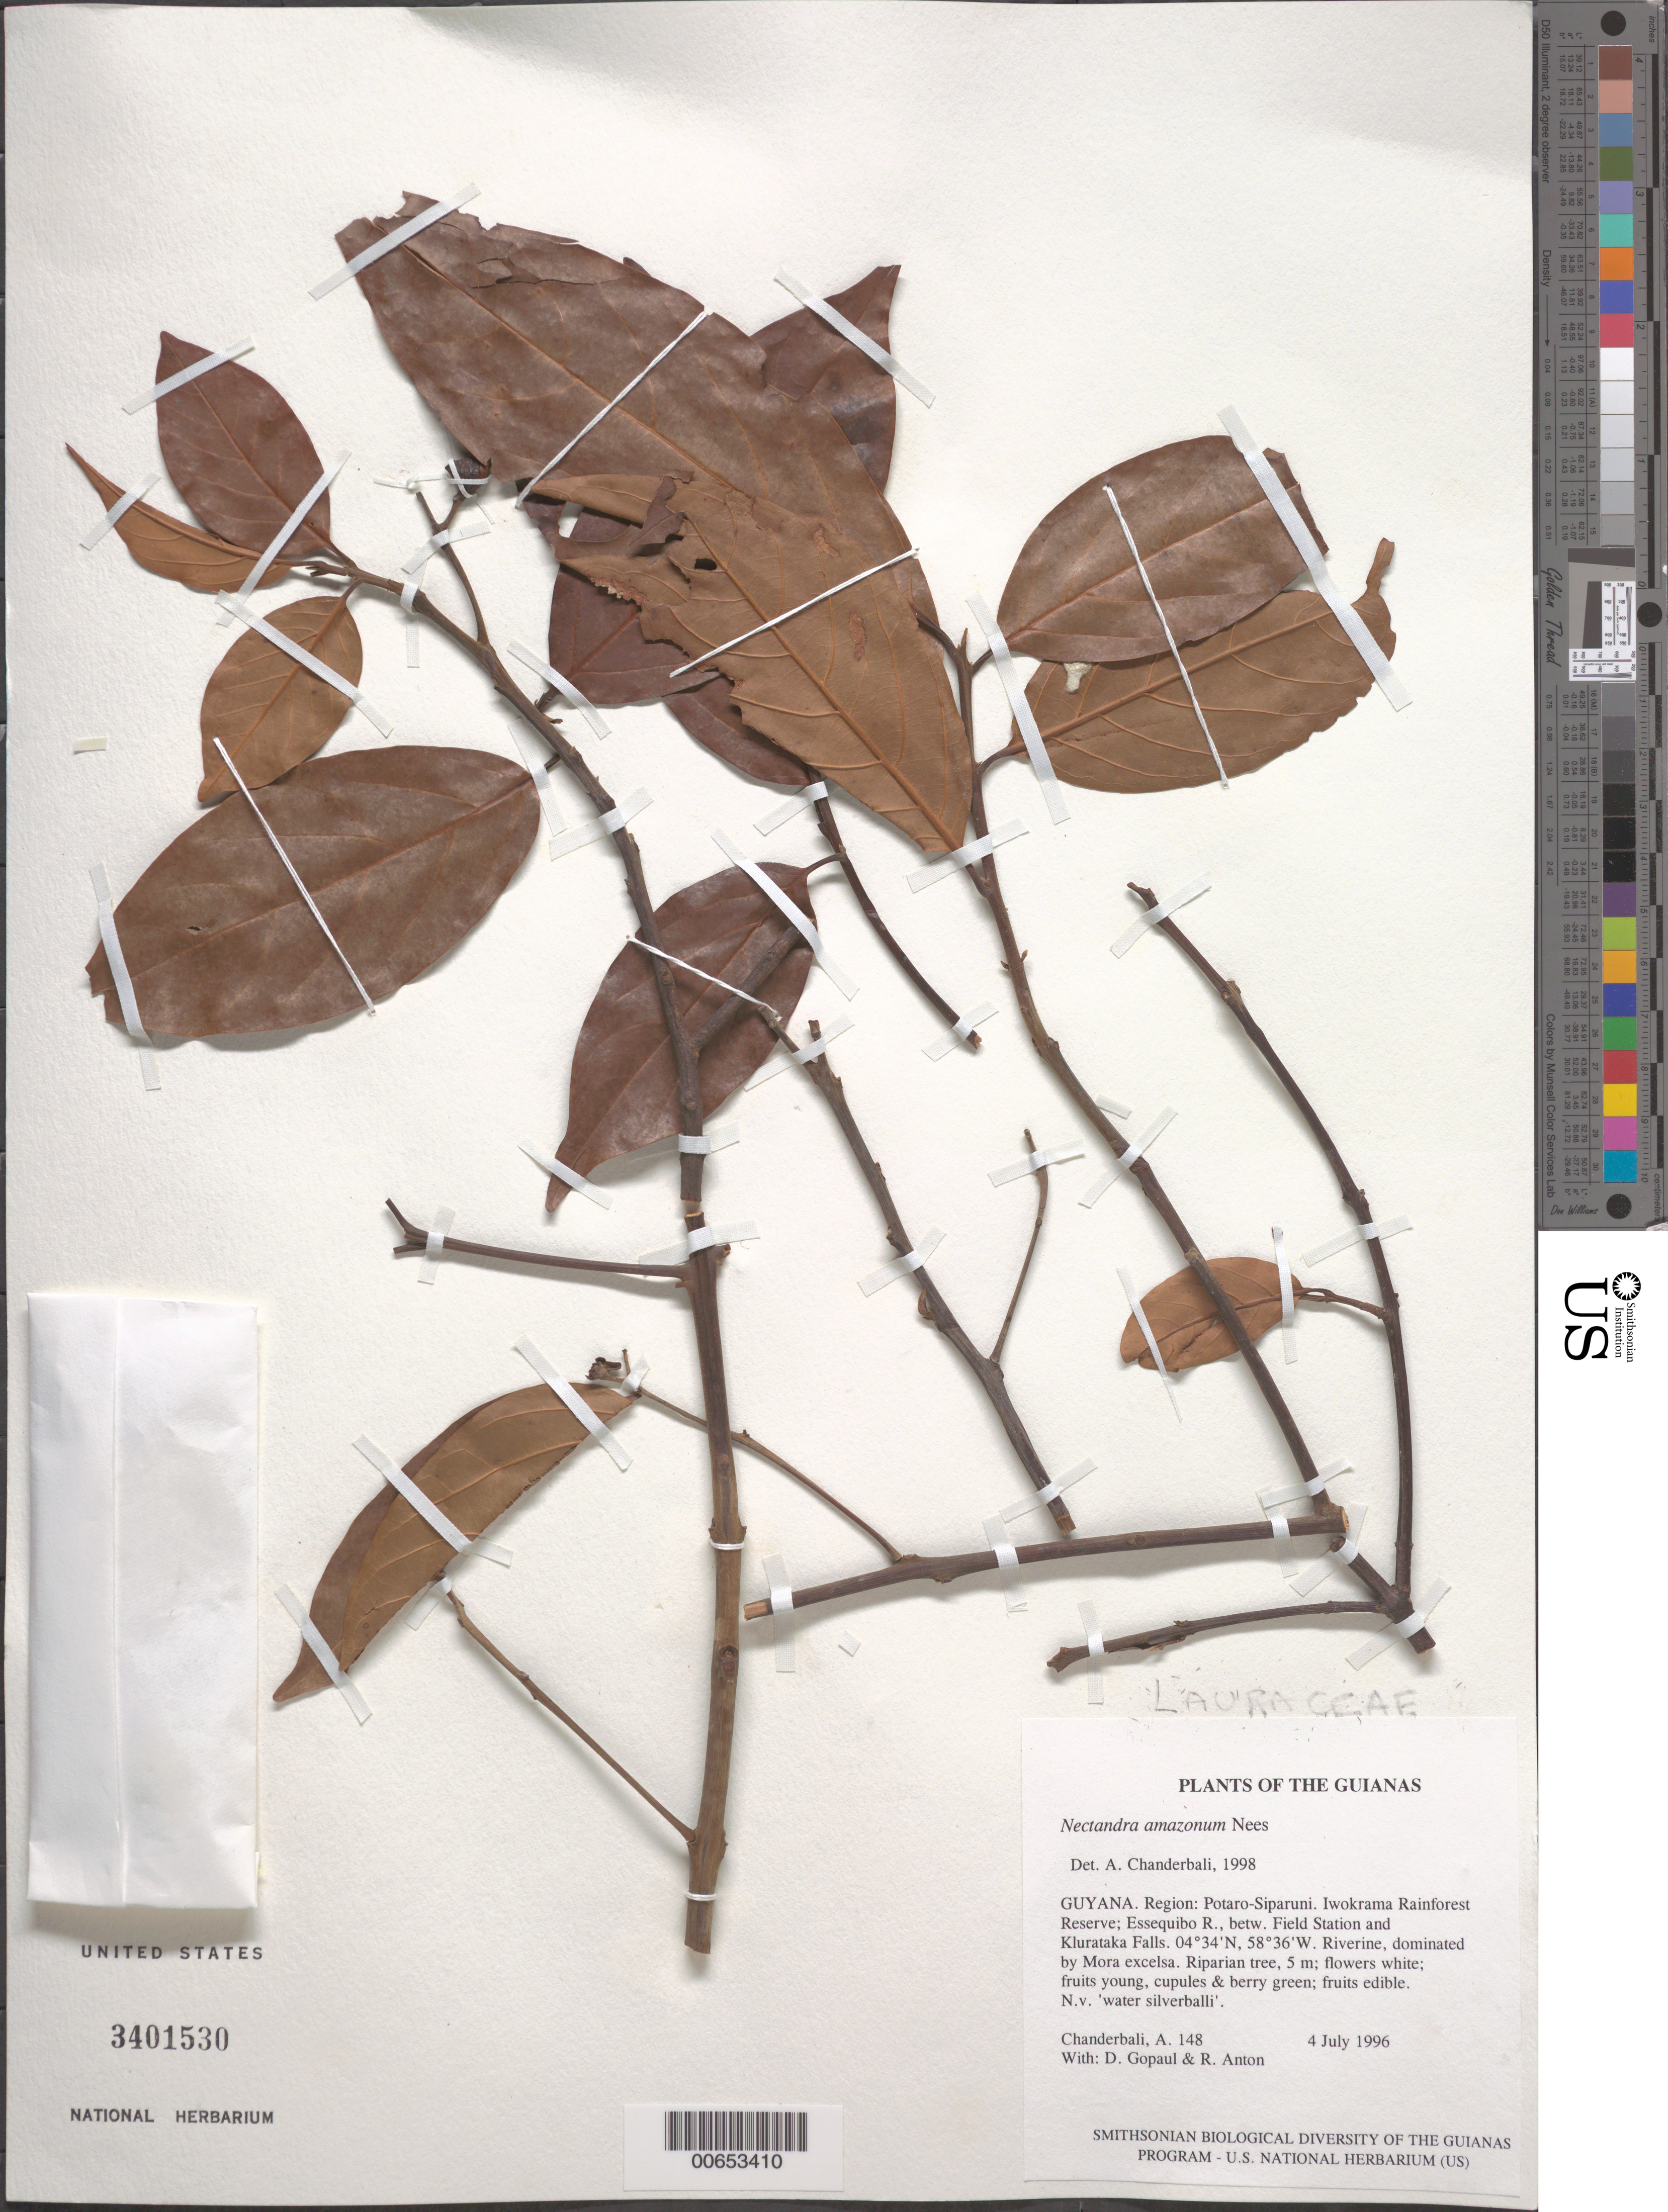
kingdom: Plantae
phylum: Tracheophyta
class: Magnoliopsida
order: Laurales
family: Lauraceae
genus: Nectandra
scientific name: Nectandra amazonum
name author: Nees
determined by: Chanderbali, Andre Shashi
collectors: A. S. Chanderbali, D. Gopaul & R. Anton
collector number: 148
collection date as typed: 4 July 1996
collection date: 1996-07-04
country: Guyana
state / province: Potaro-Siparuni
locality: Iwokrama Rainforest Reserve; Essequibo R., betw. Field Station and Klurataka Falls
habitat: Riverine, dominated by Mora excelsa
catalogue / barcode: US 3401530